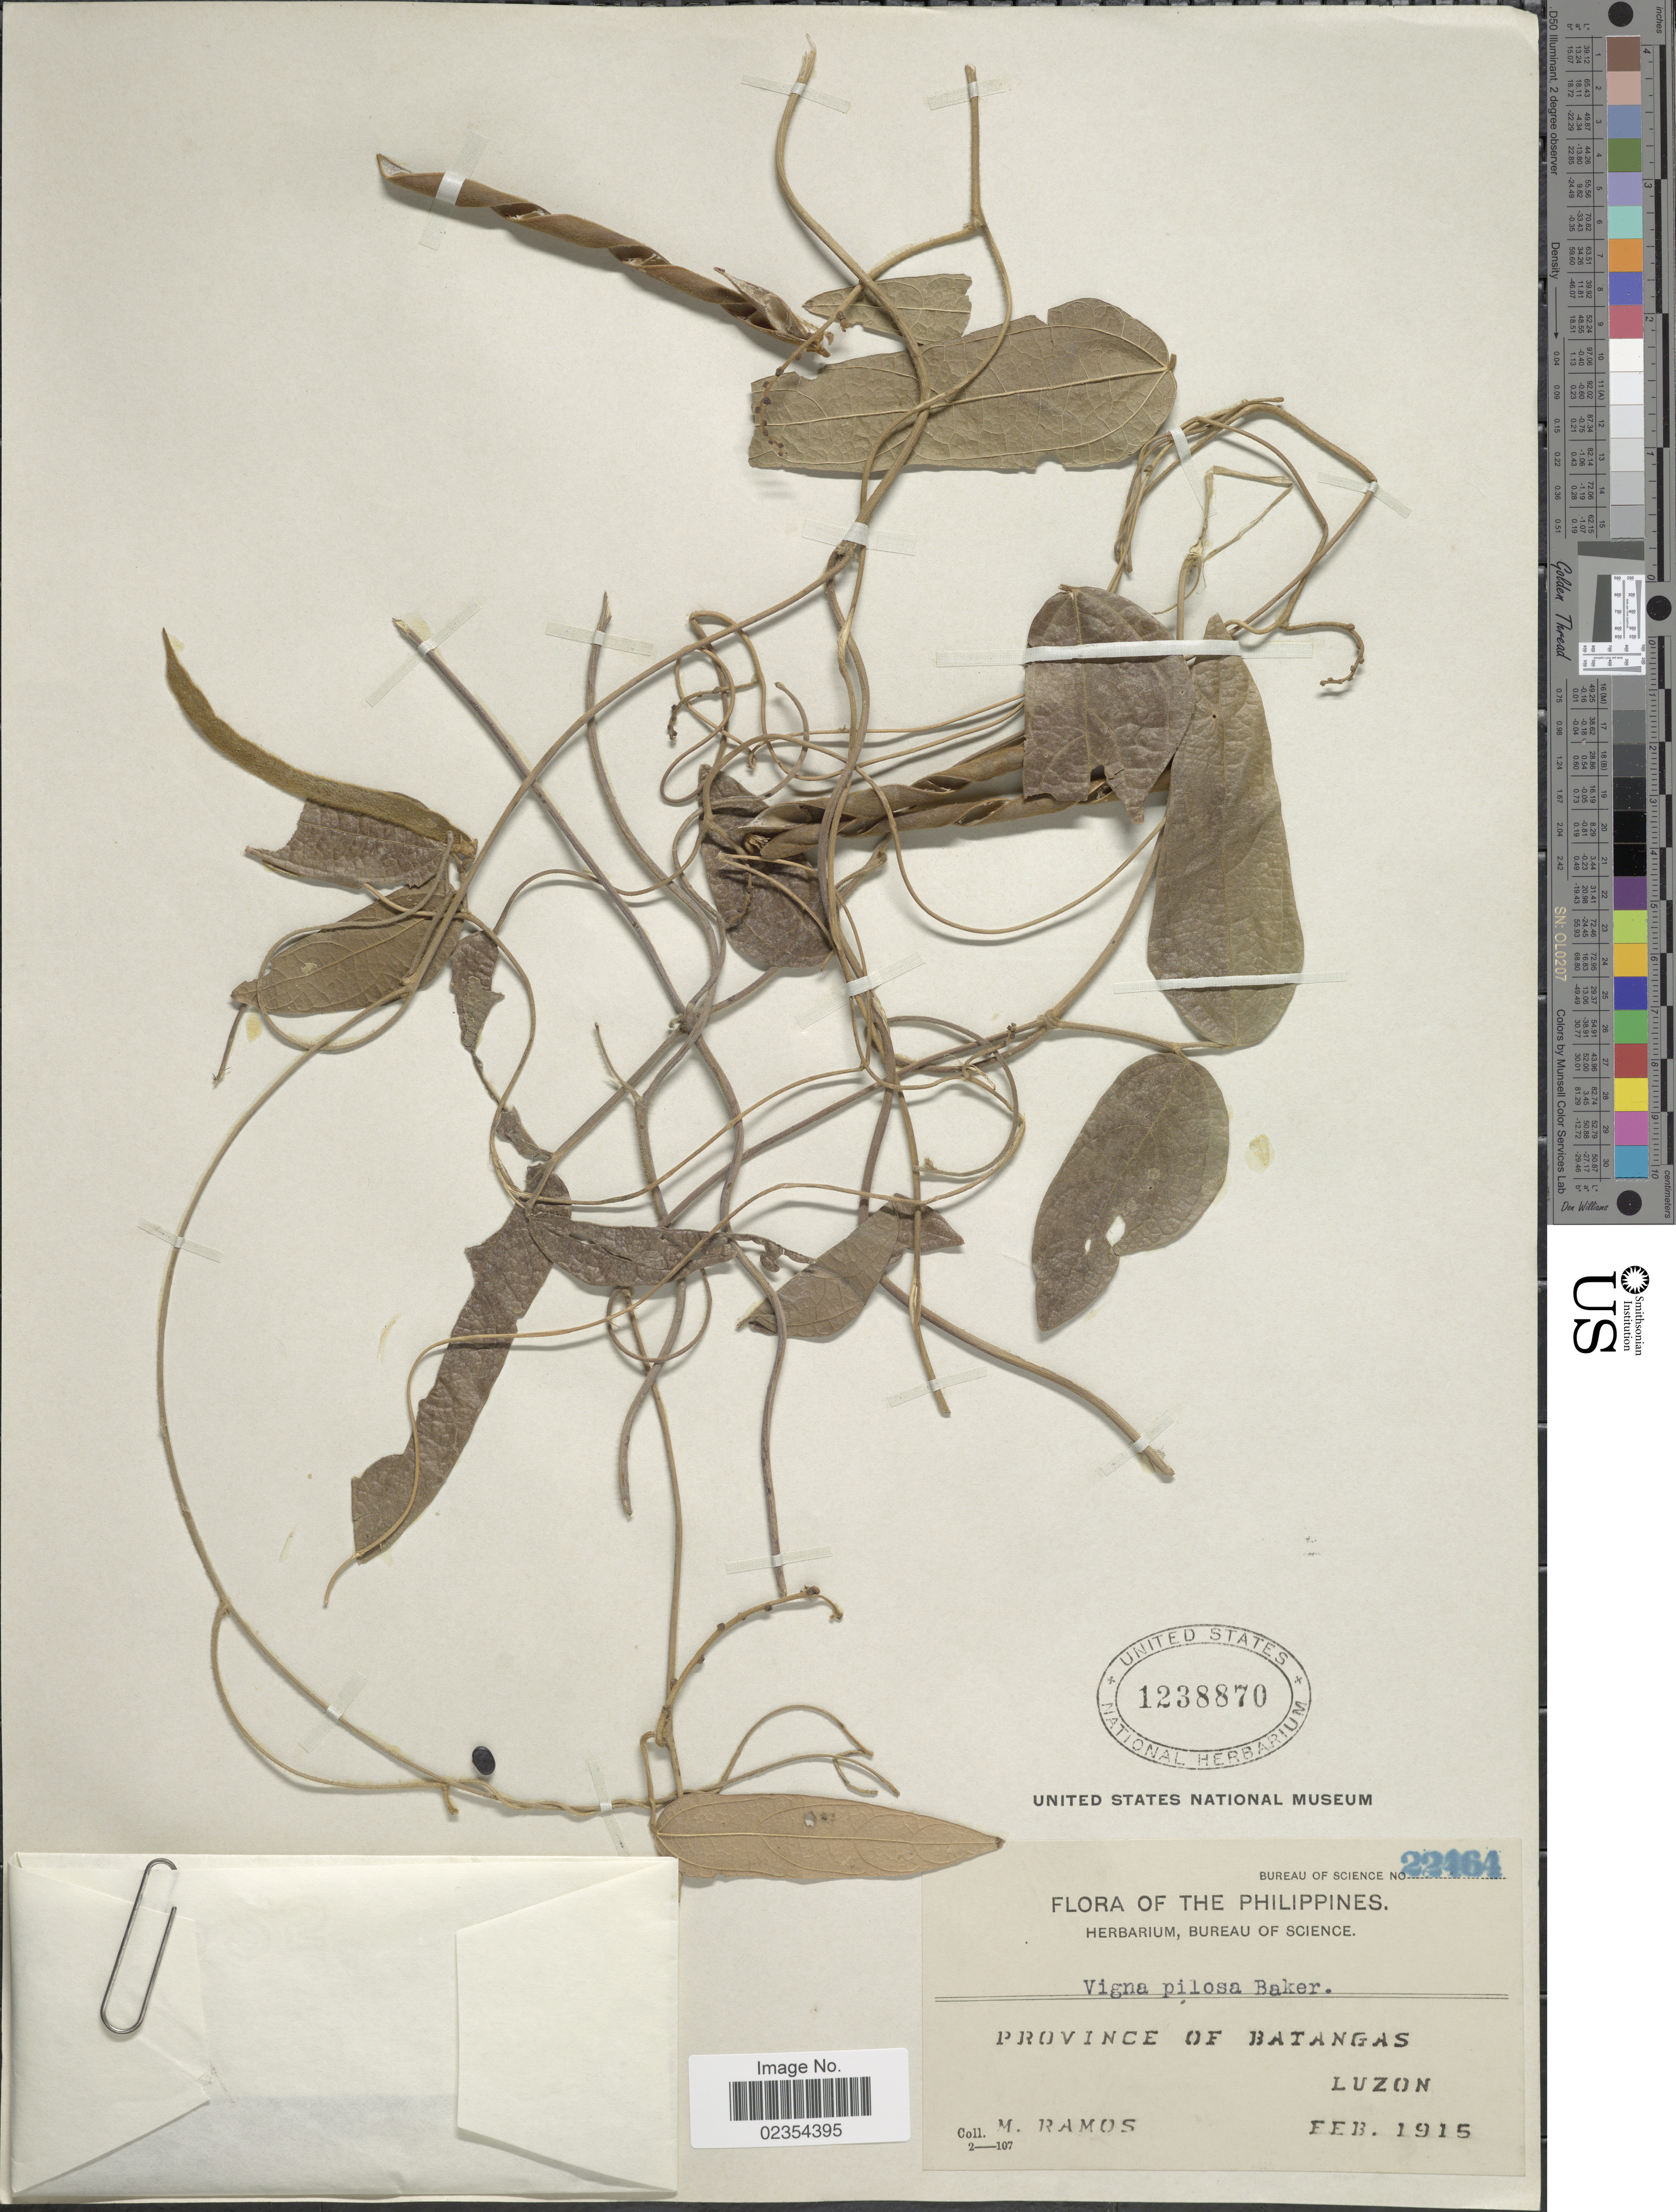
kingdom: Plantae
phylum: Tracheophyta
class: Magnoliopsida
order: Fabales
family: Fabaceae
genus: Vigna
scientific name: Vigna pilosa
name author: (Klein ex Willd.) Baker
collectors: M. Ramos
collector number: Bureau of Science 22464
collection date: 1915-02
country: Philippines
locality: Province of Batangas, Luzon.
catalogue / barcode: US 1238870